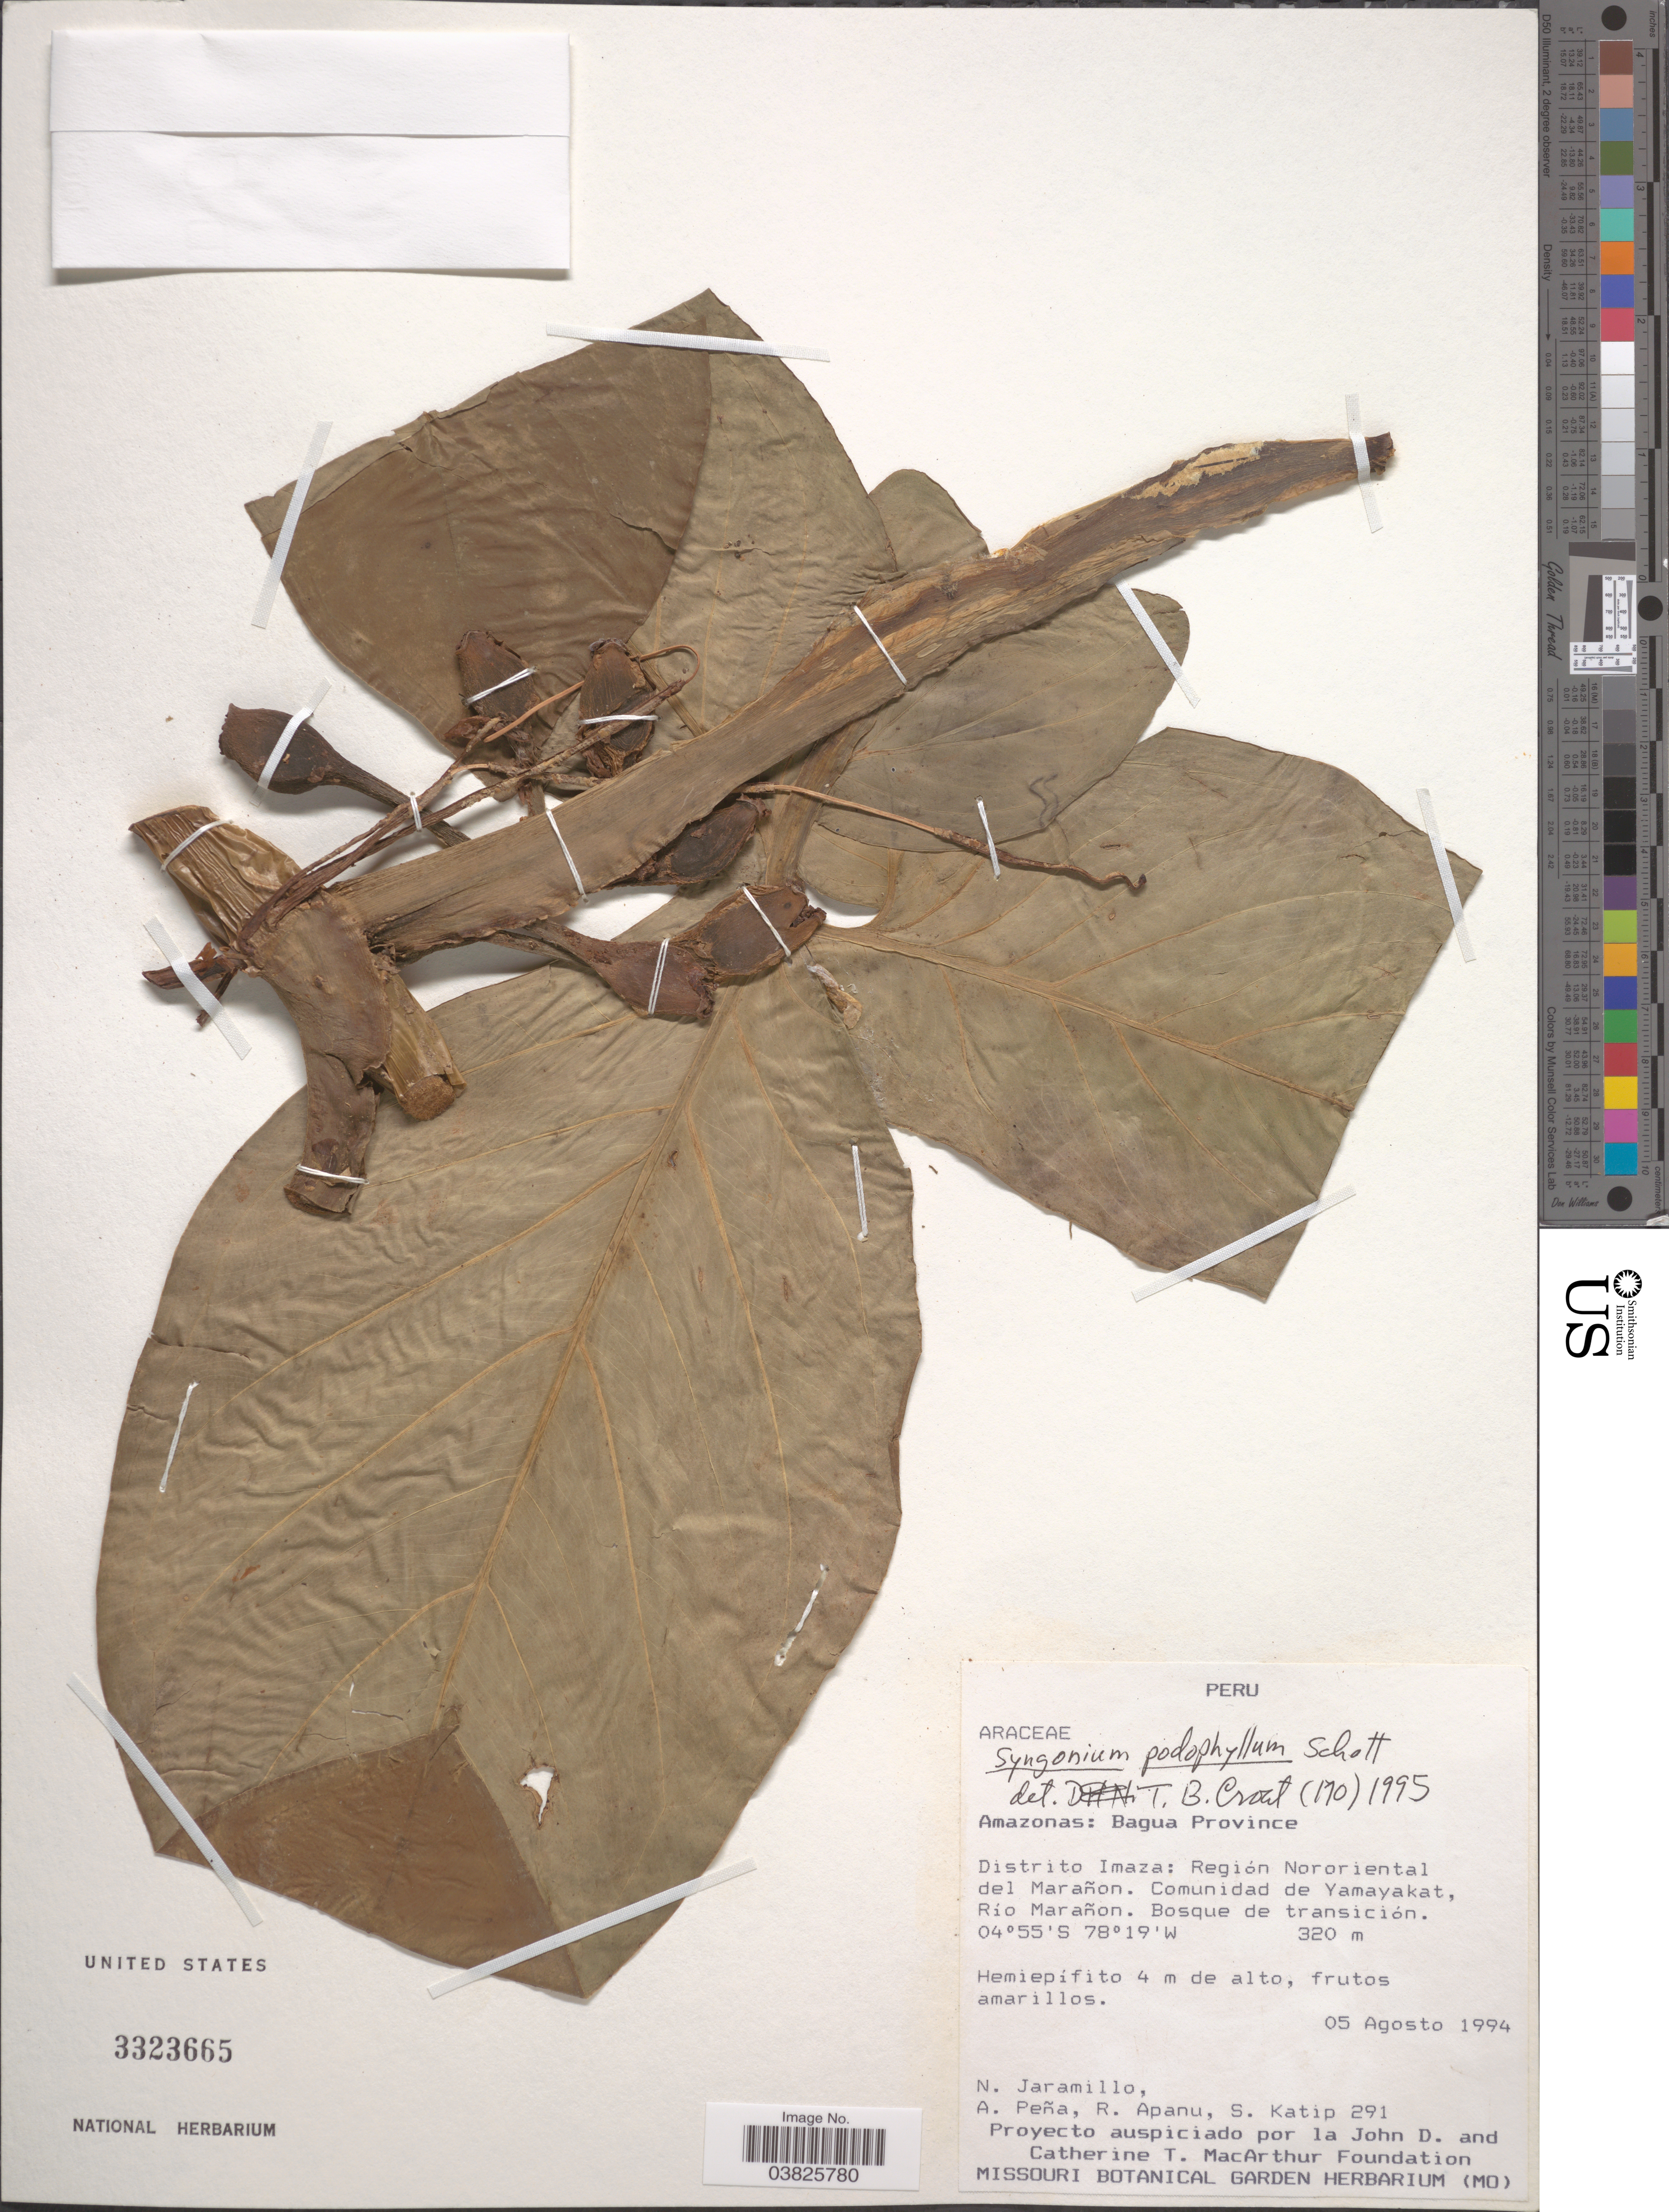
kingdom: Plantae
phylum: Tracheophyta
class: Liliopsida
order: Alismatales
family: Araceae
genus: Syngonium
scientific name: Syngonium podophyllum 'Lemon-Lime'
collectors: N. Jaramillo, A. Peña, R. Apanu & S. Katip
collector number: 291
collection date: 1994-08-05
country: Peru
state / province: Amazonas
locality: Bagua Province. Distrito Imaza: Región Nororiental del Marañon. Comunidad de Yamayakat, Río Marañon.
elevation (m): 320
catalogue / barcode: US 3323665